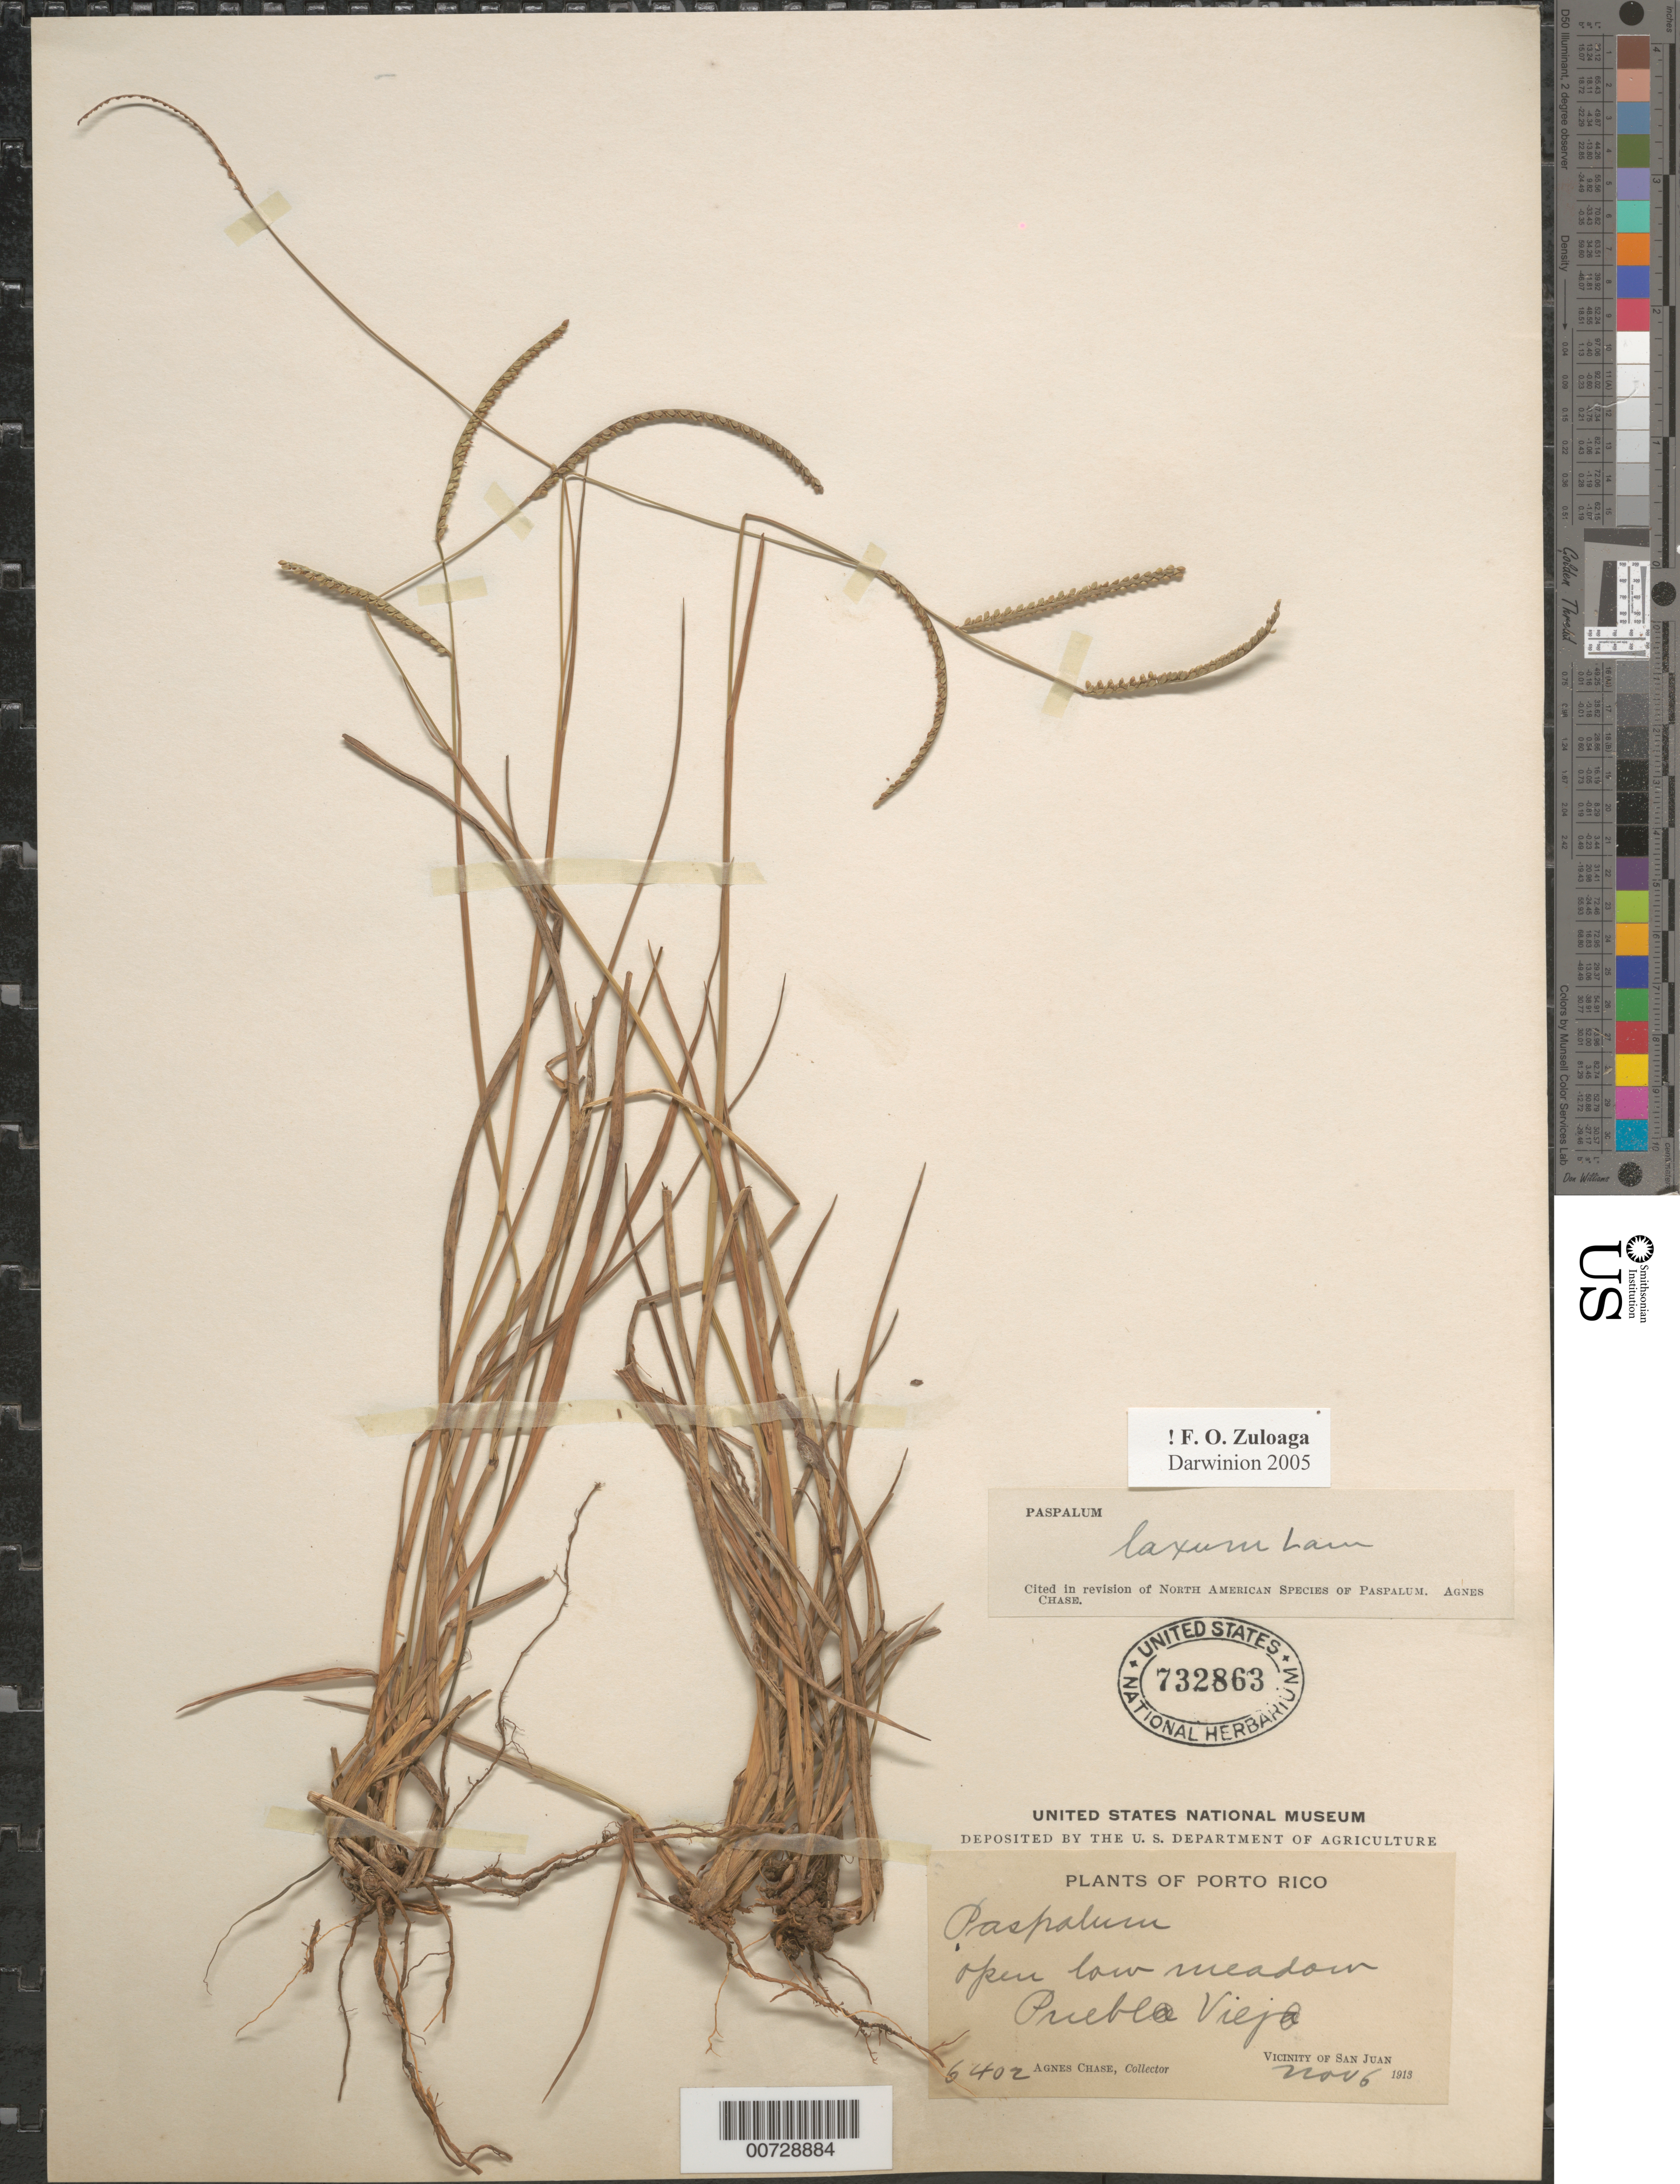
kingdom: Plantae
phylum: Tracheophyta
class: Liliopsida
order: Poales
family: Poaceae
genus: Paspalum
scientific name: Paspalum laxum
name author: Lam.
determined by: Chase, [M.] Agnes, (US)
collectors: A. Chase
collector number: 6402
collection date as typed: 06 Nov 1913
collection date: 1913-11-06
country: Puerto Rico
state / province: San Juan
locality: Pueblo Viejo, Vic of San Juan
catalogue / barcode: US 732863